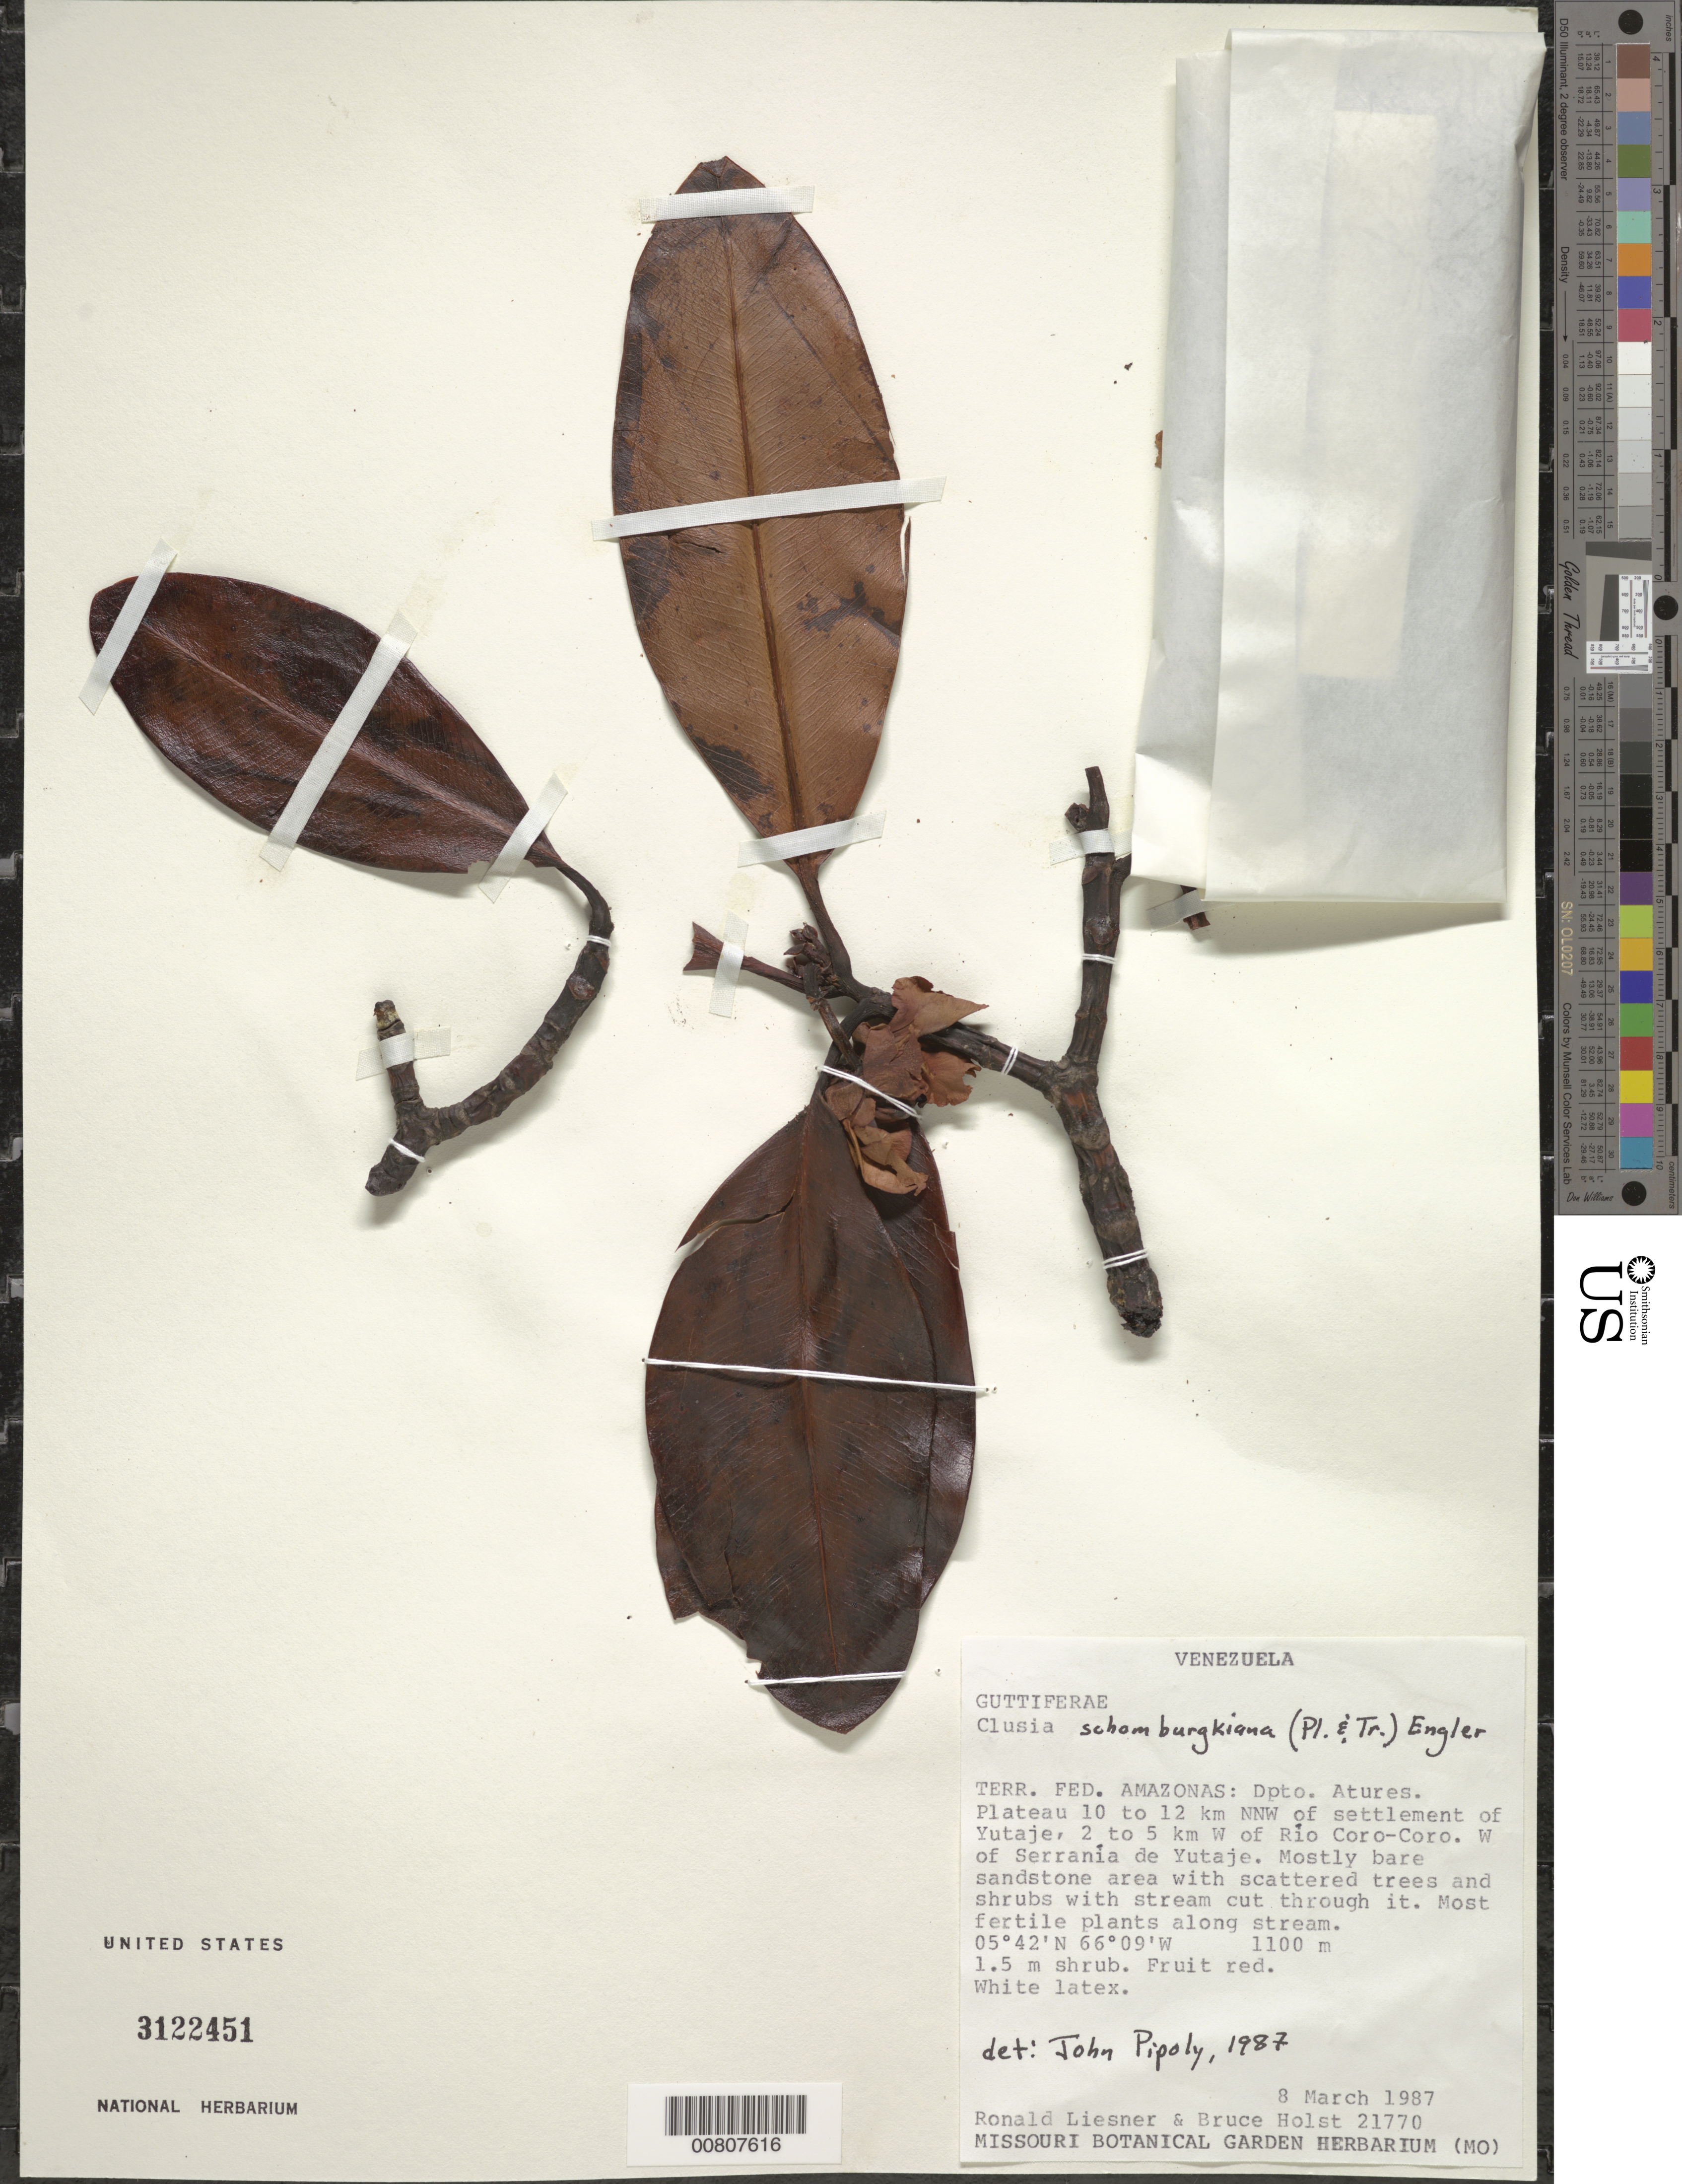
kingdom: Plantae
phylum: Tracheophyta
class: Magnoliopsida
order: Malpighiales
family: Clusiaceae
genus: Clusia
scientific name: Clusia schomburgkiana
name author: (Planch. & Triana) Benth. ex Engl.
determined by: Pipoly, J. J., III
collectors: R. L. Liesner & B. Holst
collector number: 21770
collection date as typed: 8-Mar-87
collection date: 1987-03-08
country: Venezuela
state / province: Amazonas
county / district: Atures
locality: Yutajé settlement, 10-12 km NNW of; 2-5 km W of Río Coro-Coro, W of Serrania de Yutajé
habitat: Mostly bare sandstone area with scattered trees and shrubs with stream cut through it; on open laja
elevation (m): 1100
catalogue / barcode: US 3122451